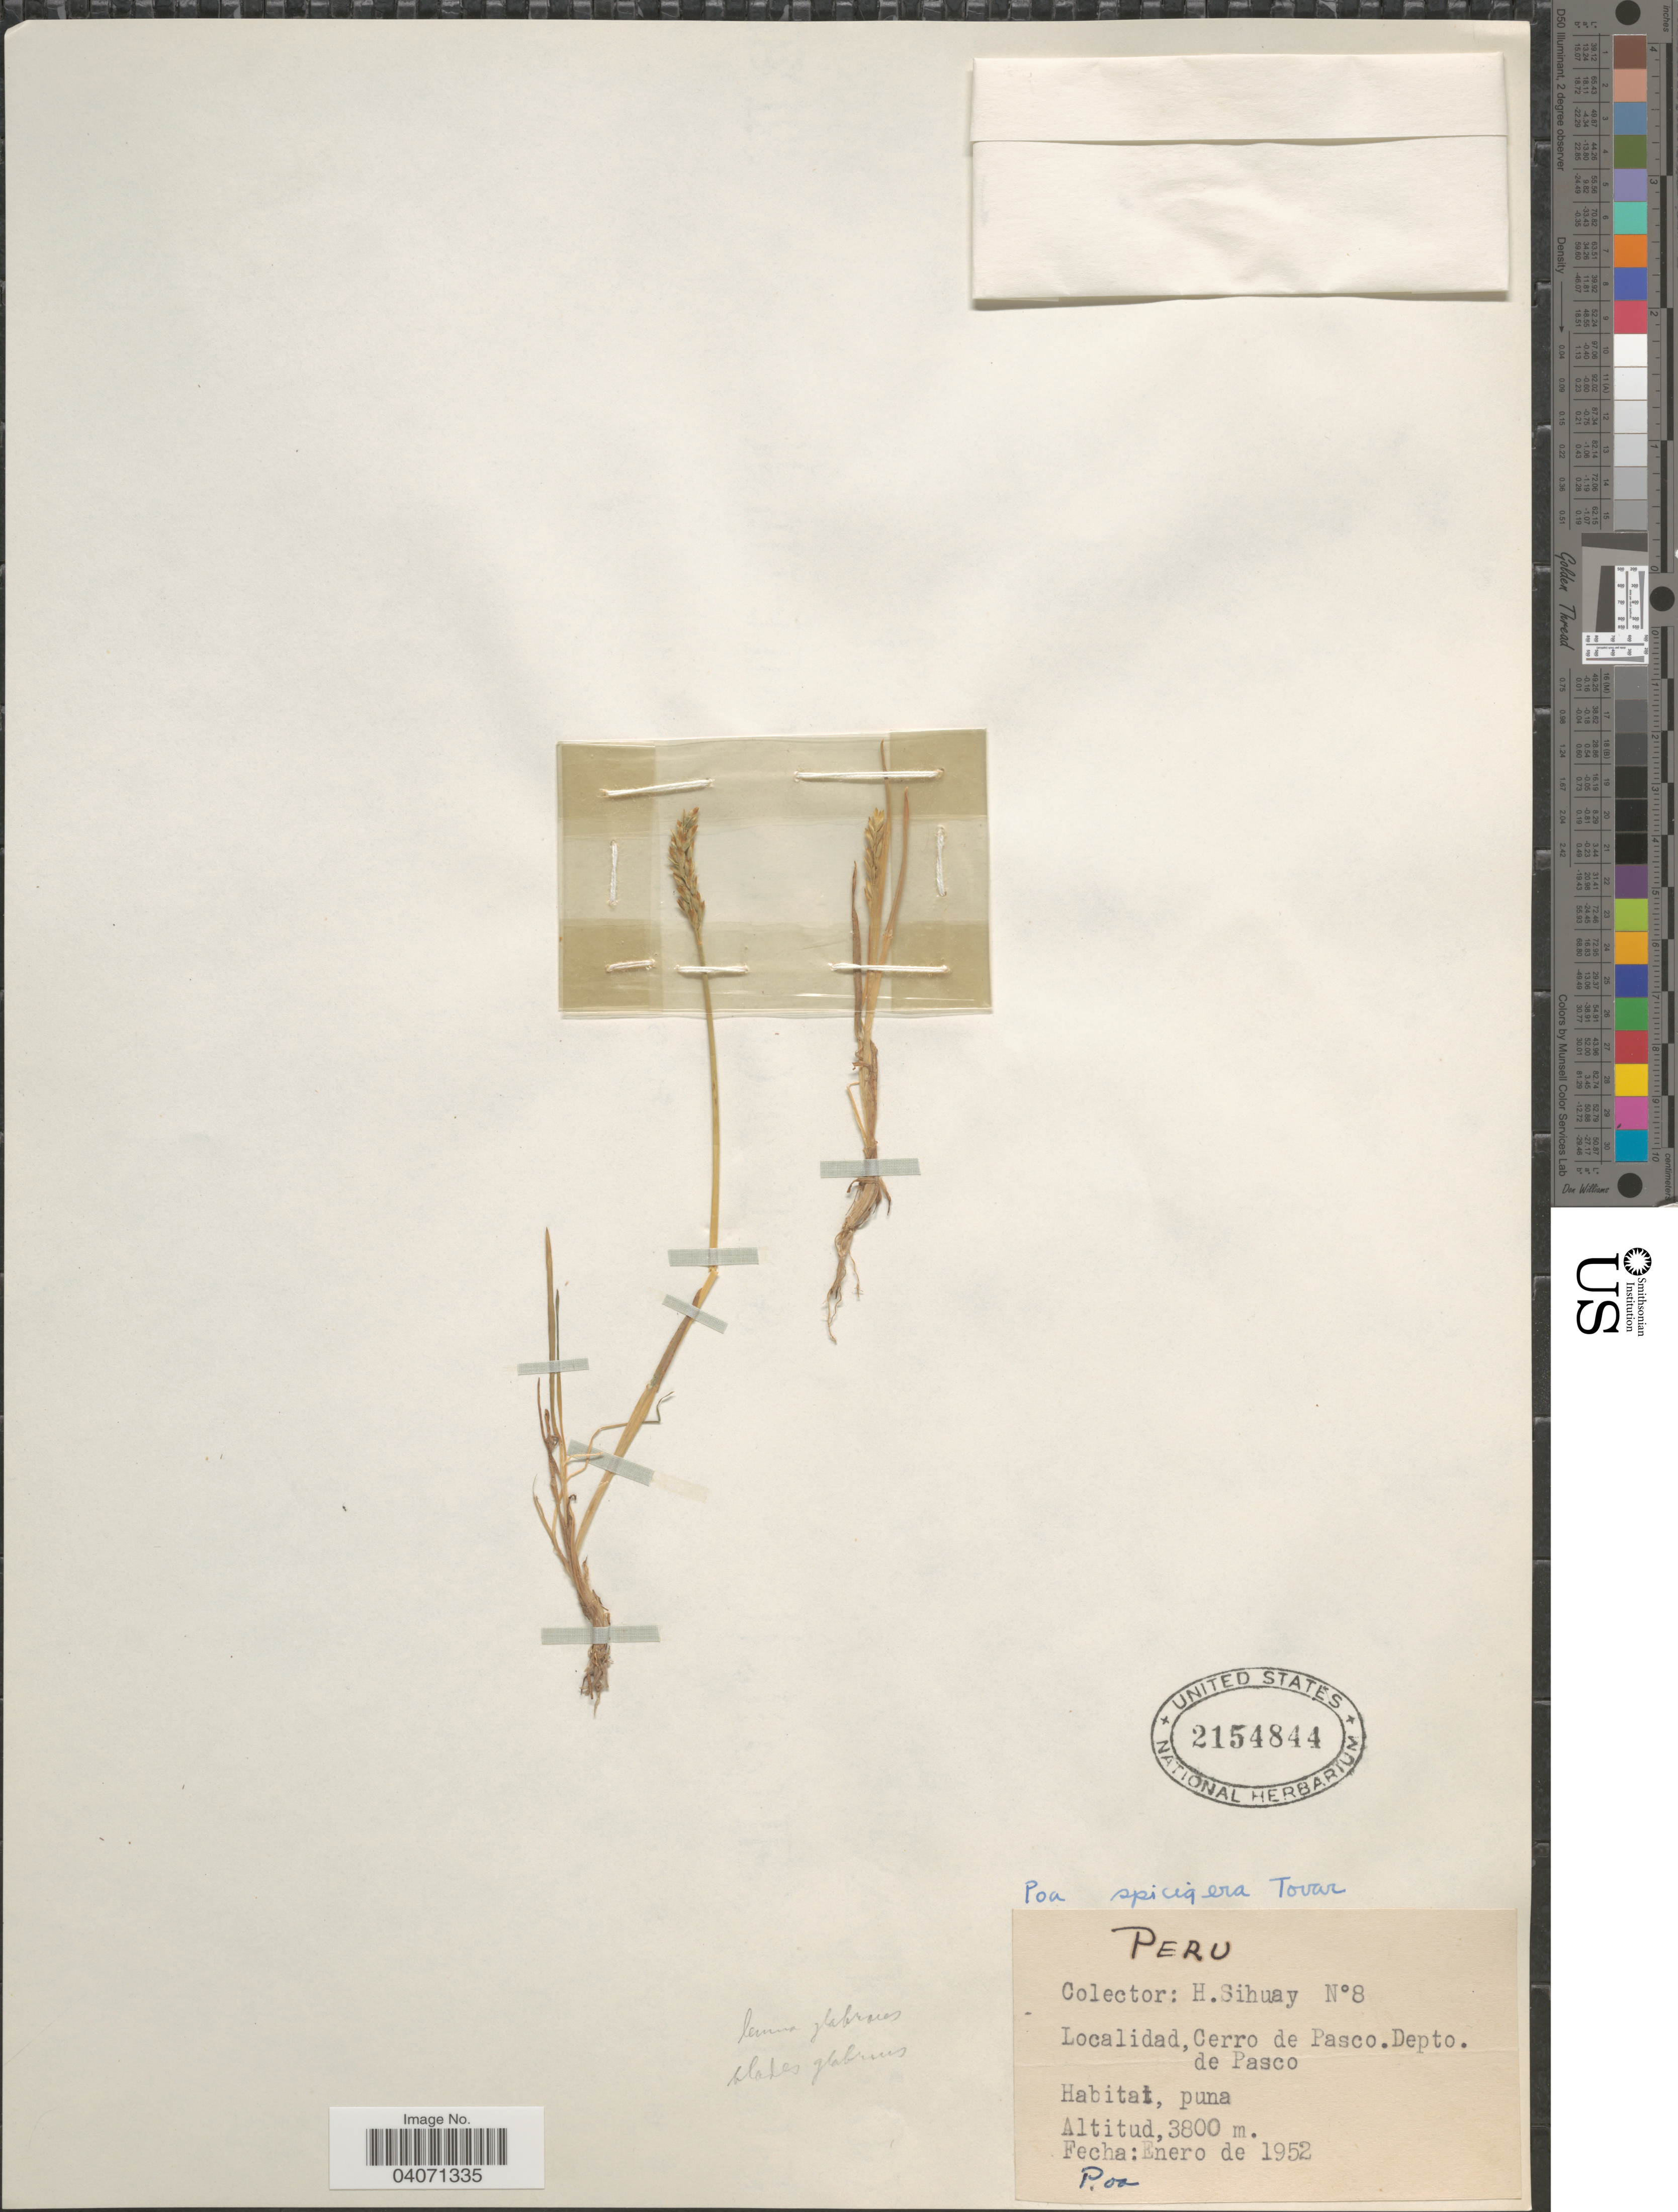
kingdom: Plantae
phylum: Tracheophyta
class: Liliopsida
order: Poales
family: Poaceae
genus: Poa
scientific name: Poa spicigera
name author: Tovar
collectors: H. Sihuay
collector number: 8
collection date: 1952-01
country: Peru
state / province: Pasco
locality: Cerro de Pasco. Depto. de Pasco.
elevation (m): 3800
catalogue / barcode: US 2154844